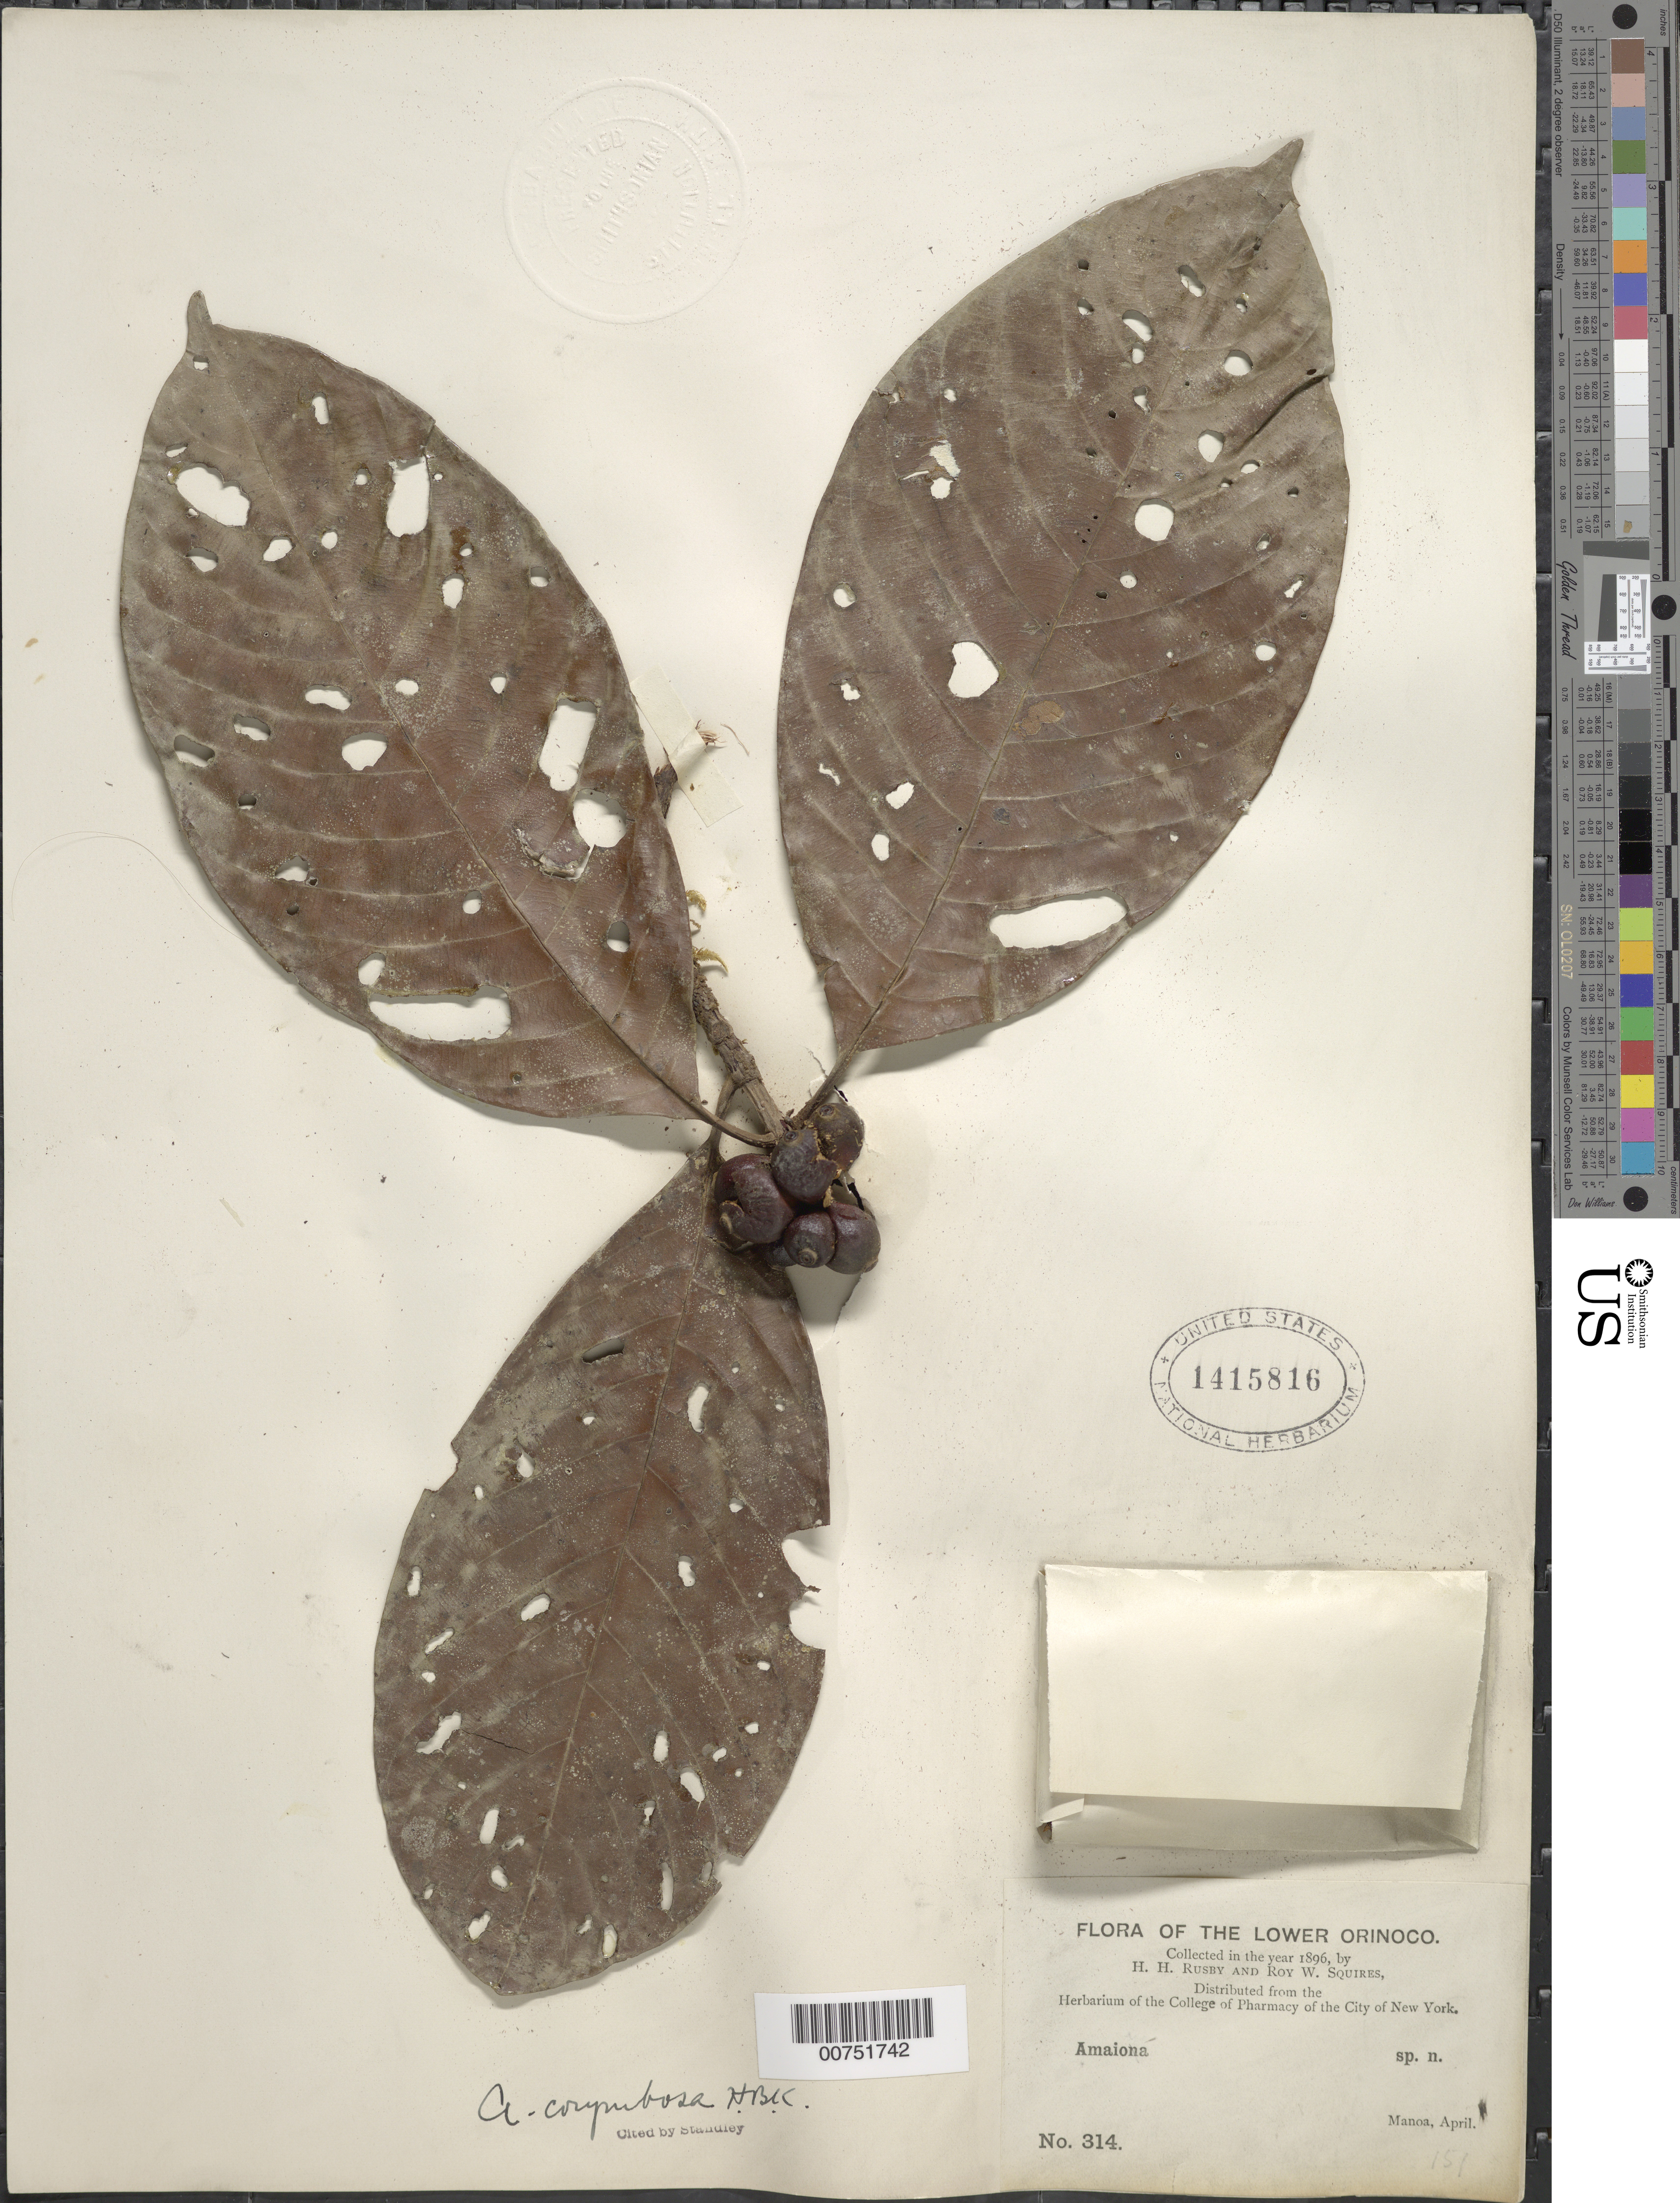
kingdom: Plantae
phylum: Tracheophyta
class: Magnoliopsida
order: Gentianales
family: Rubiaceae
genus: Amaioua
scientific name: Amaioua corymbosa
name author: Kunth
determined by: Standley, Paul C.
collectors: H. H. Rusby & R. Squires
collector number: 314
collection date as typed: April 1896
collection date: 1896-04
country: Venezuela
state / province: Delta Amacuro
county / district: Antonio Díaz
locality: Lower Orinoco, Manoa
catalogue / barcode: US 1415816